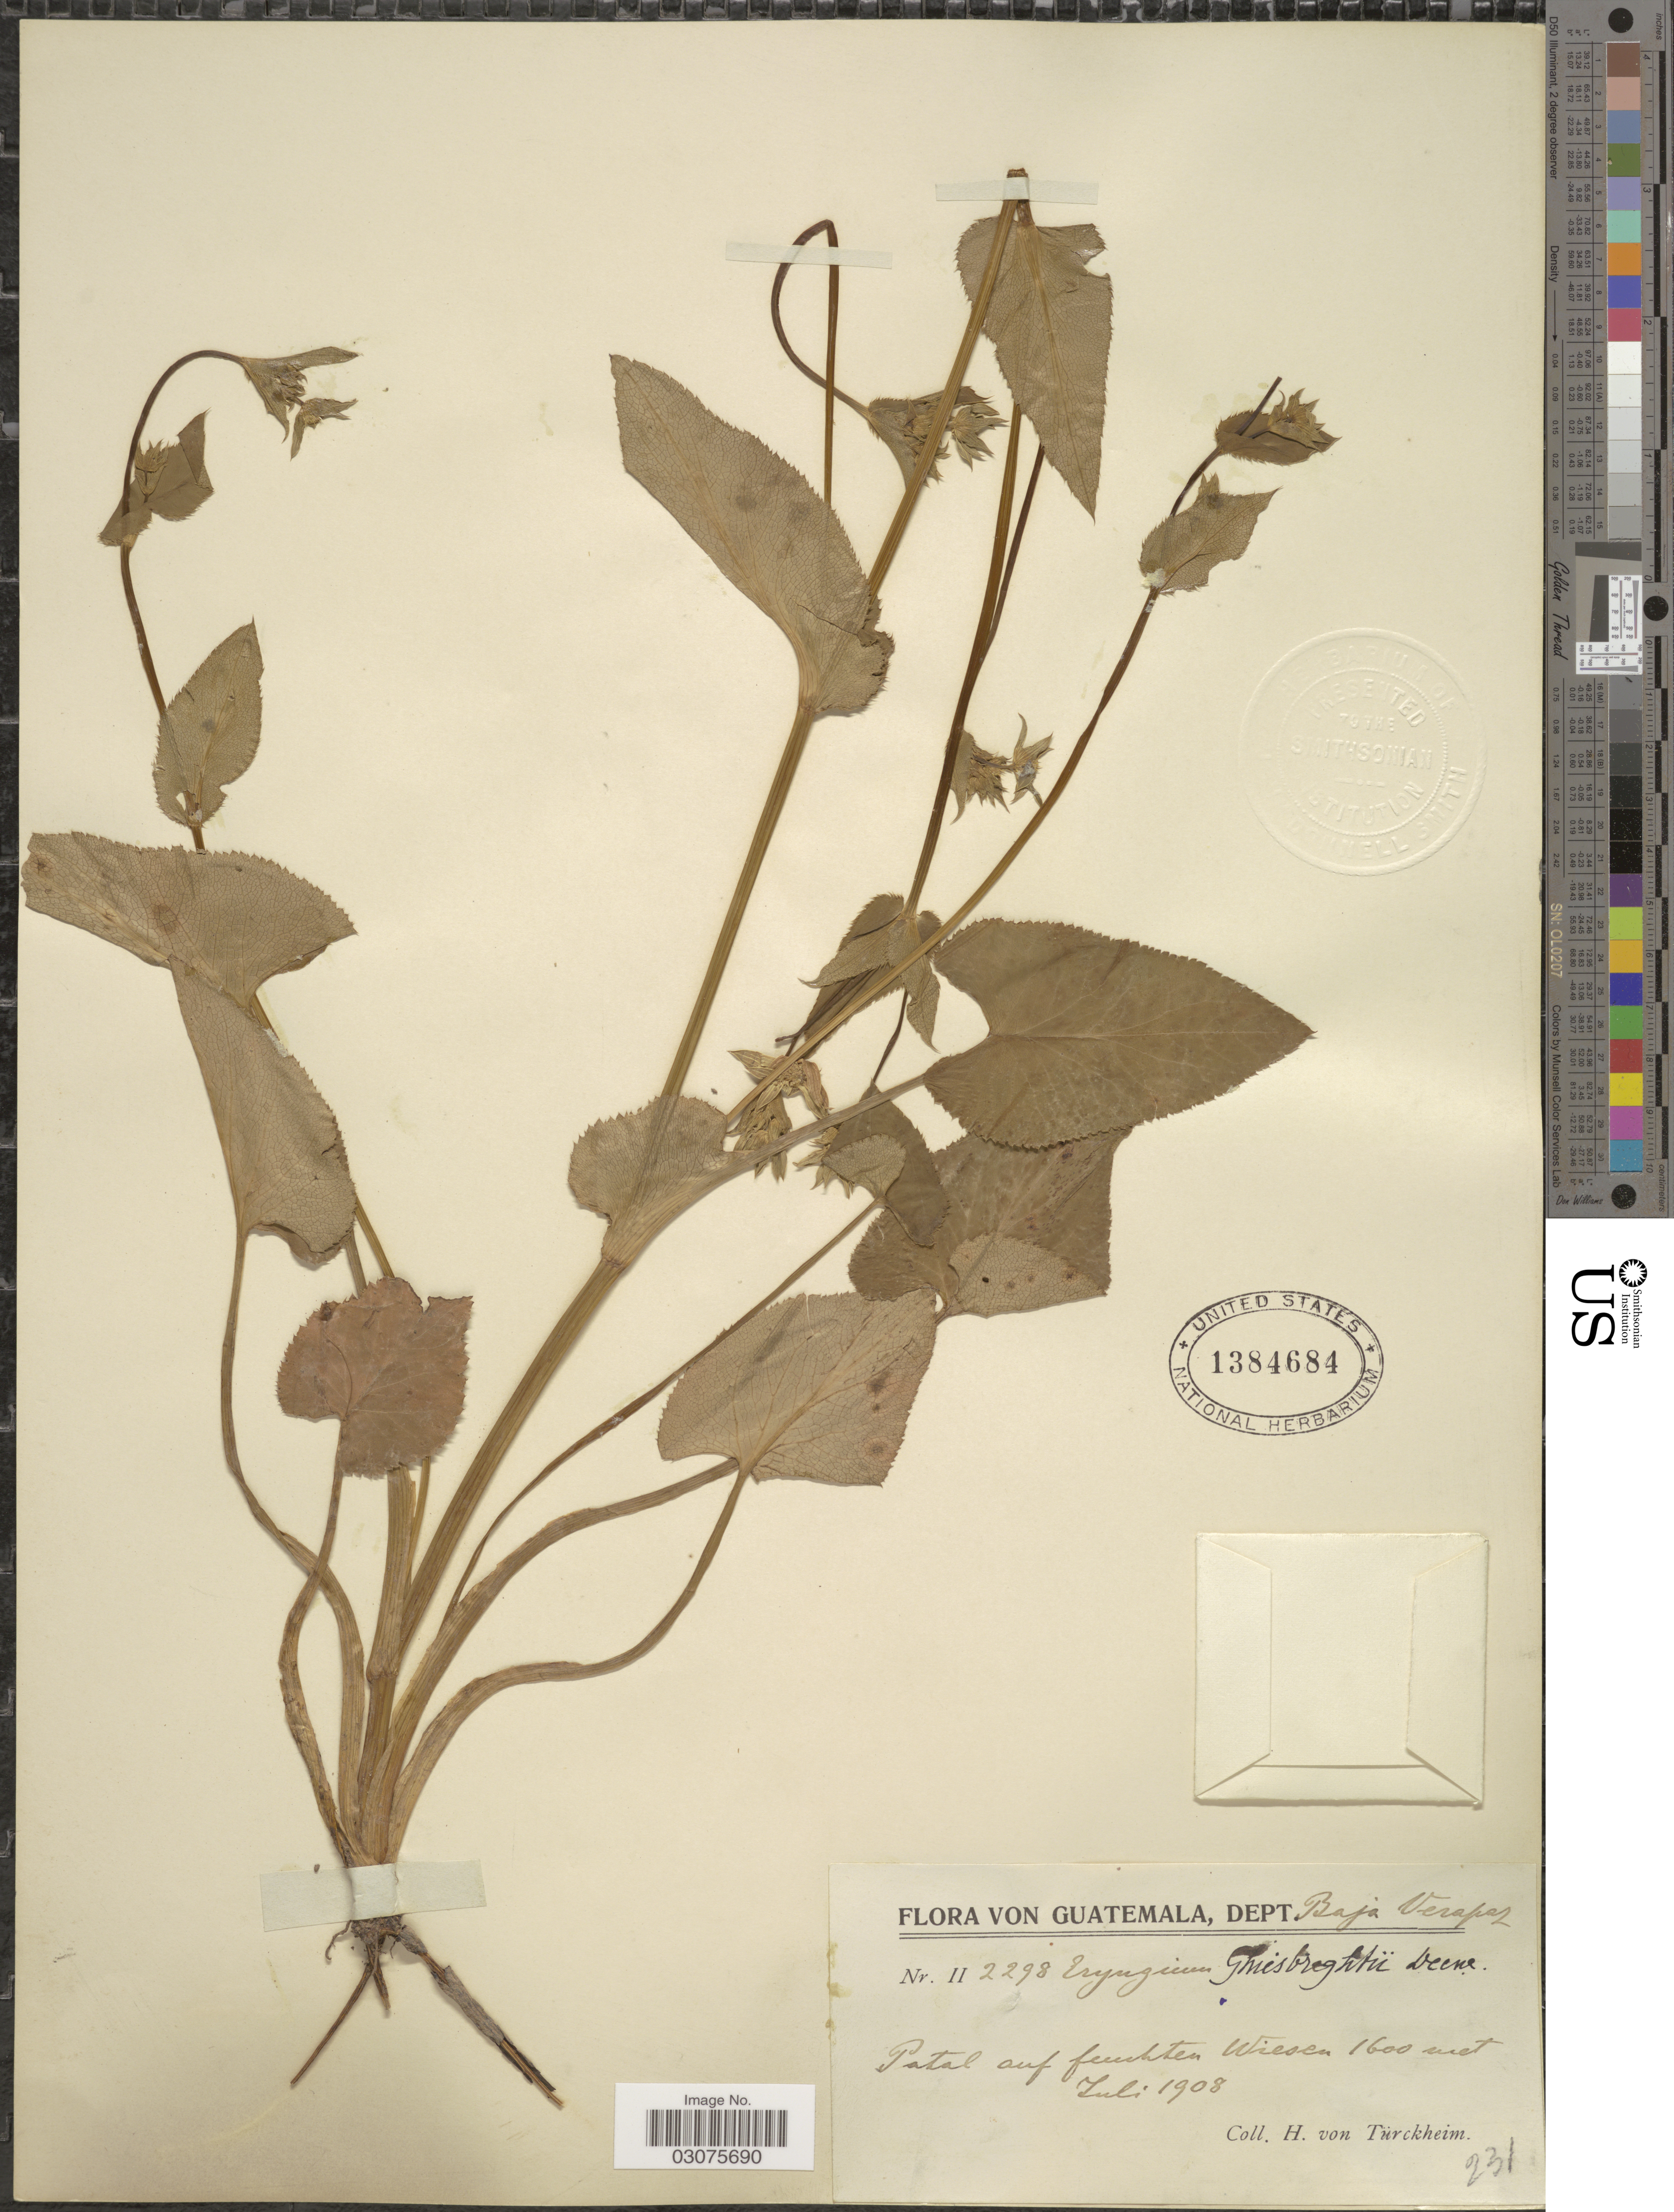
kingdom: Plantae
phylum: Tracheophyta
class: Magnoliopsida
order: Apiales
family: Apiaceae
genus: Eryngium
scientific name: Eryngium ghiesbreghtii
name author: Decne.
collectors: H. von Türckheim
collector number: II2298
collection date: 1908-07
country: Guatemala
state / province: Baja Verapaz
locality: Patal, auf feuchten wiesen [Patal, on damp grasslands]. Dept. Baja Verapaz.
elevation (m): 1600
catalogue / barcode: US 1384684